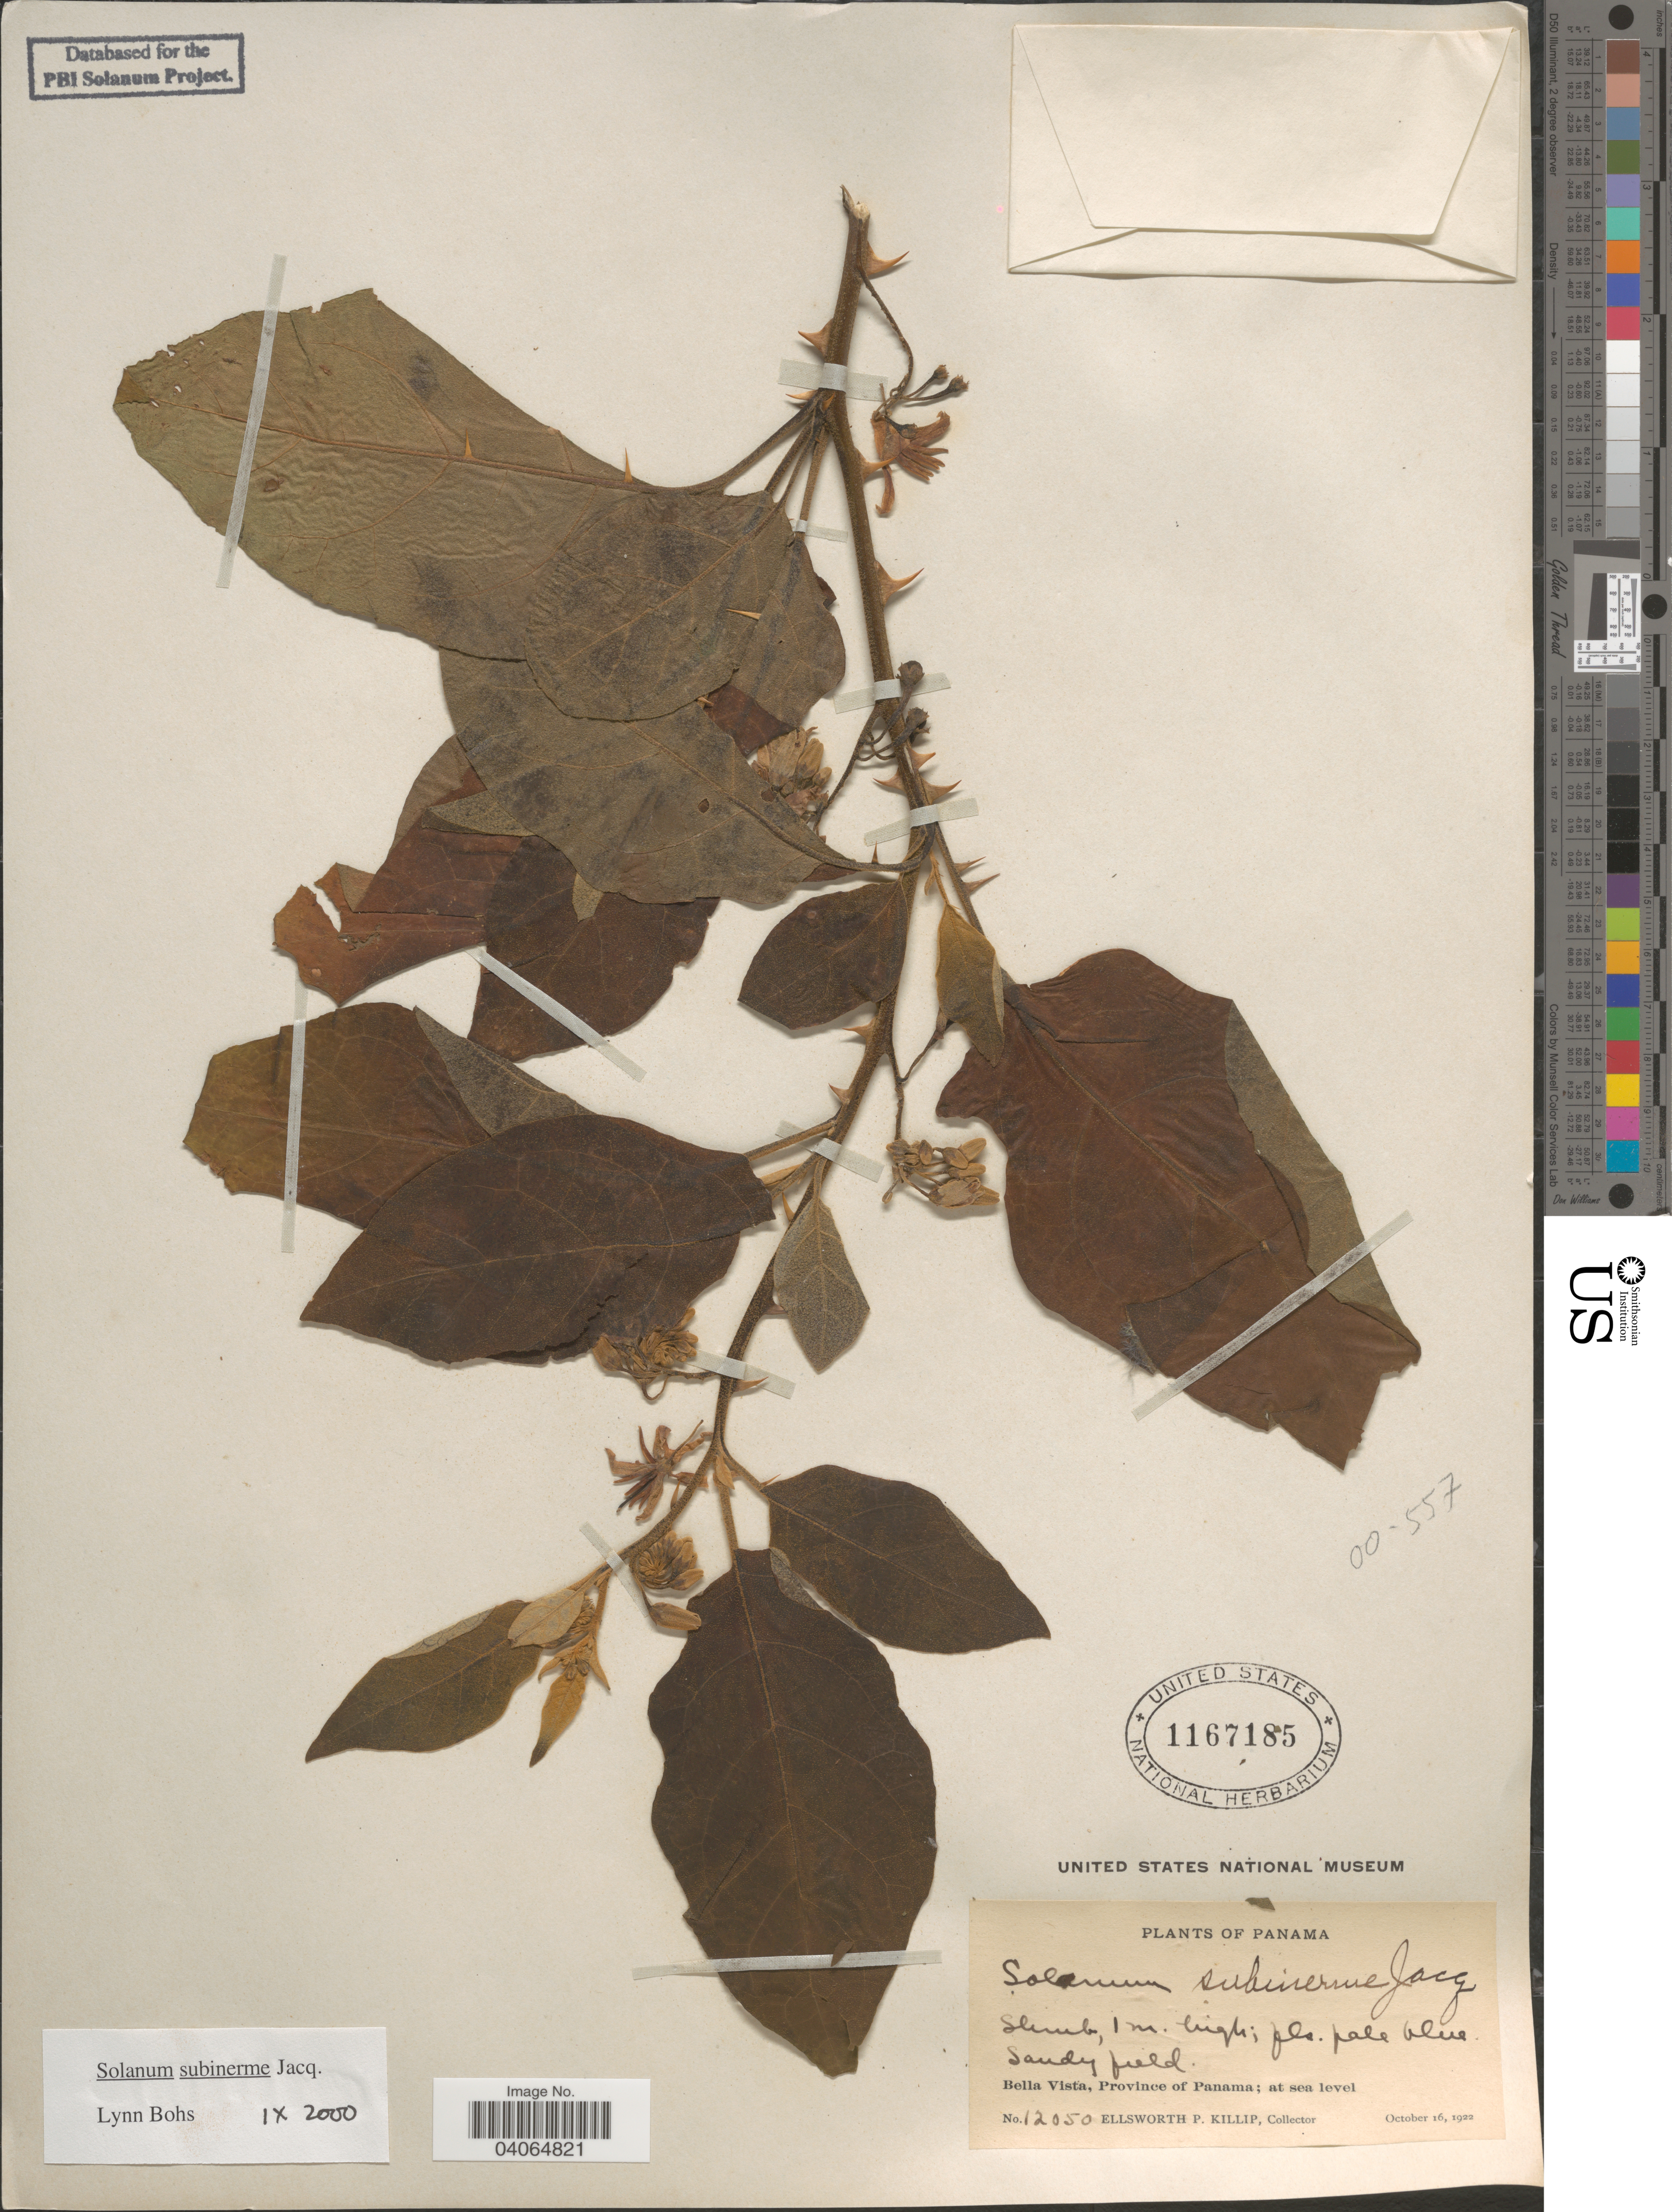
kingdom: Plantae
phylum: Tracheophyta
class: Magnoliopsida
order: Solanales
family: Solanaceae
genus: Solanum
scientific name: Solanum subinerme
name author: Jacq.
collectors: E. P. Killip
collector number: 12050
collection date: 1922-10-16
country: Panama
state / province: Panamá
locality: Bella Vista.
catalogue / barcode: US 1167185